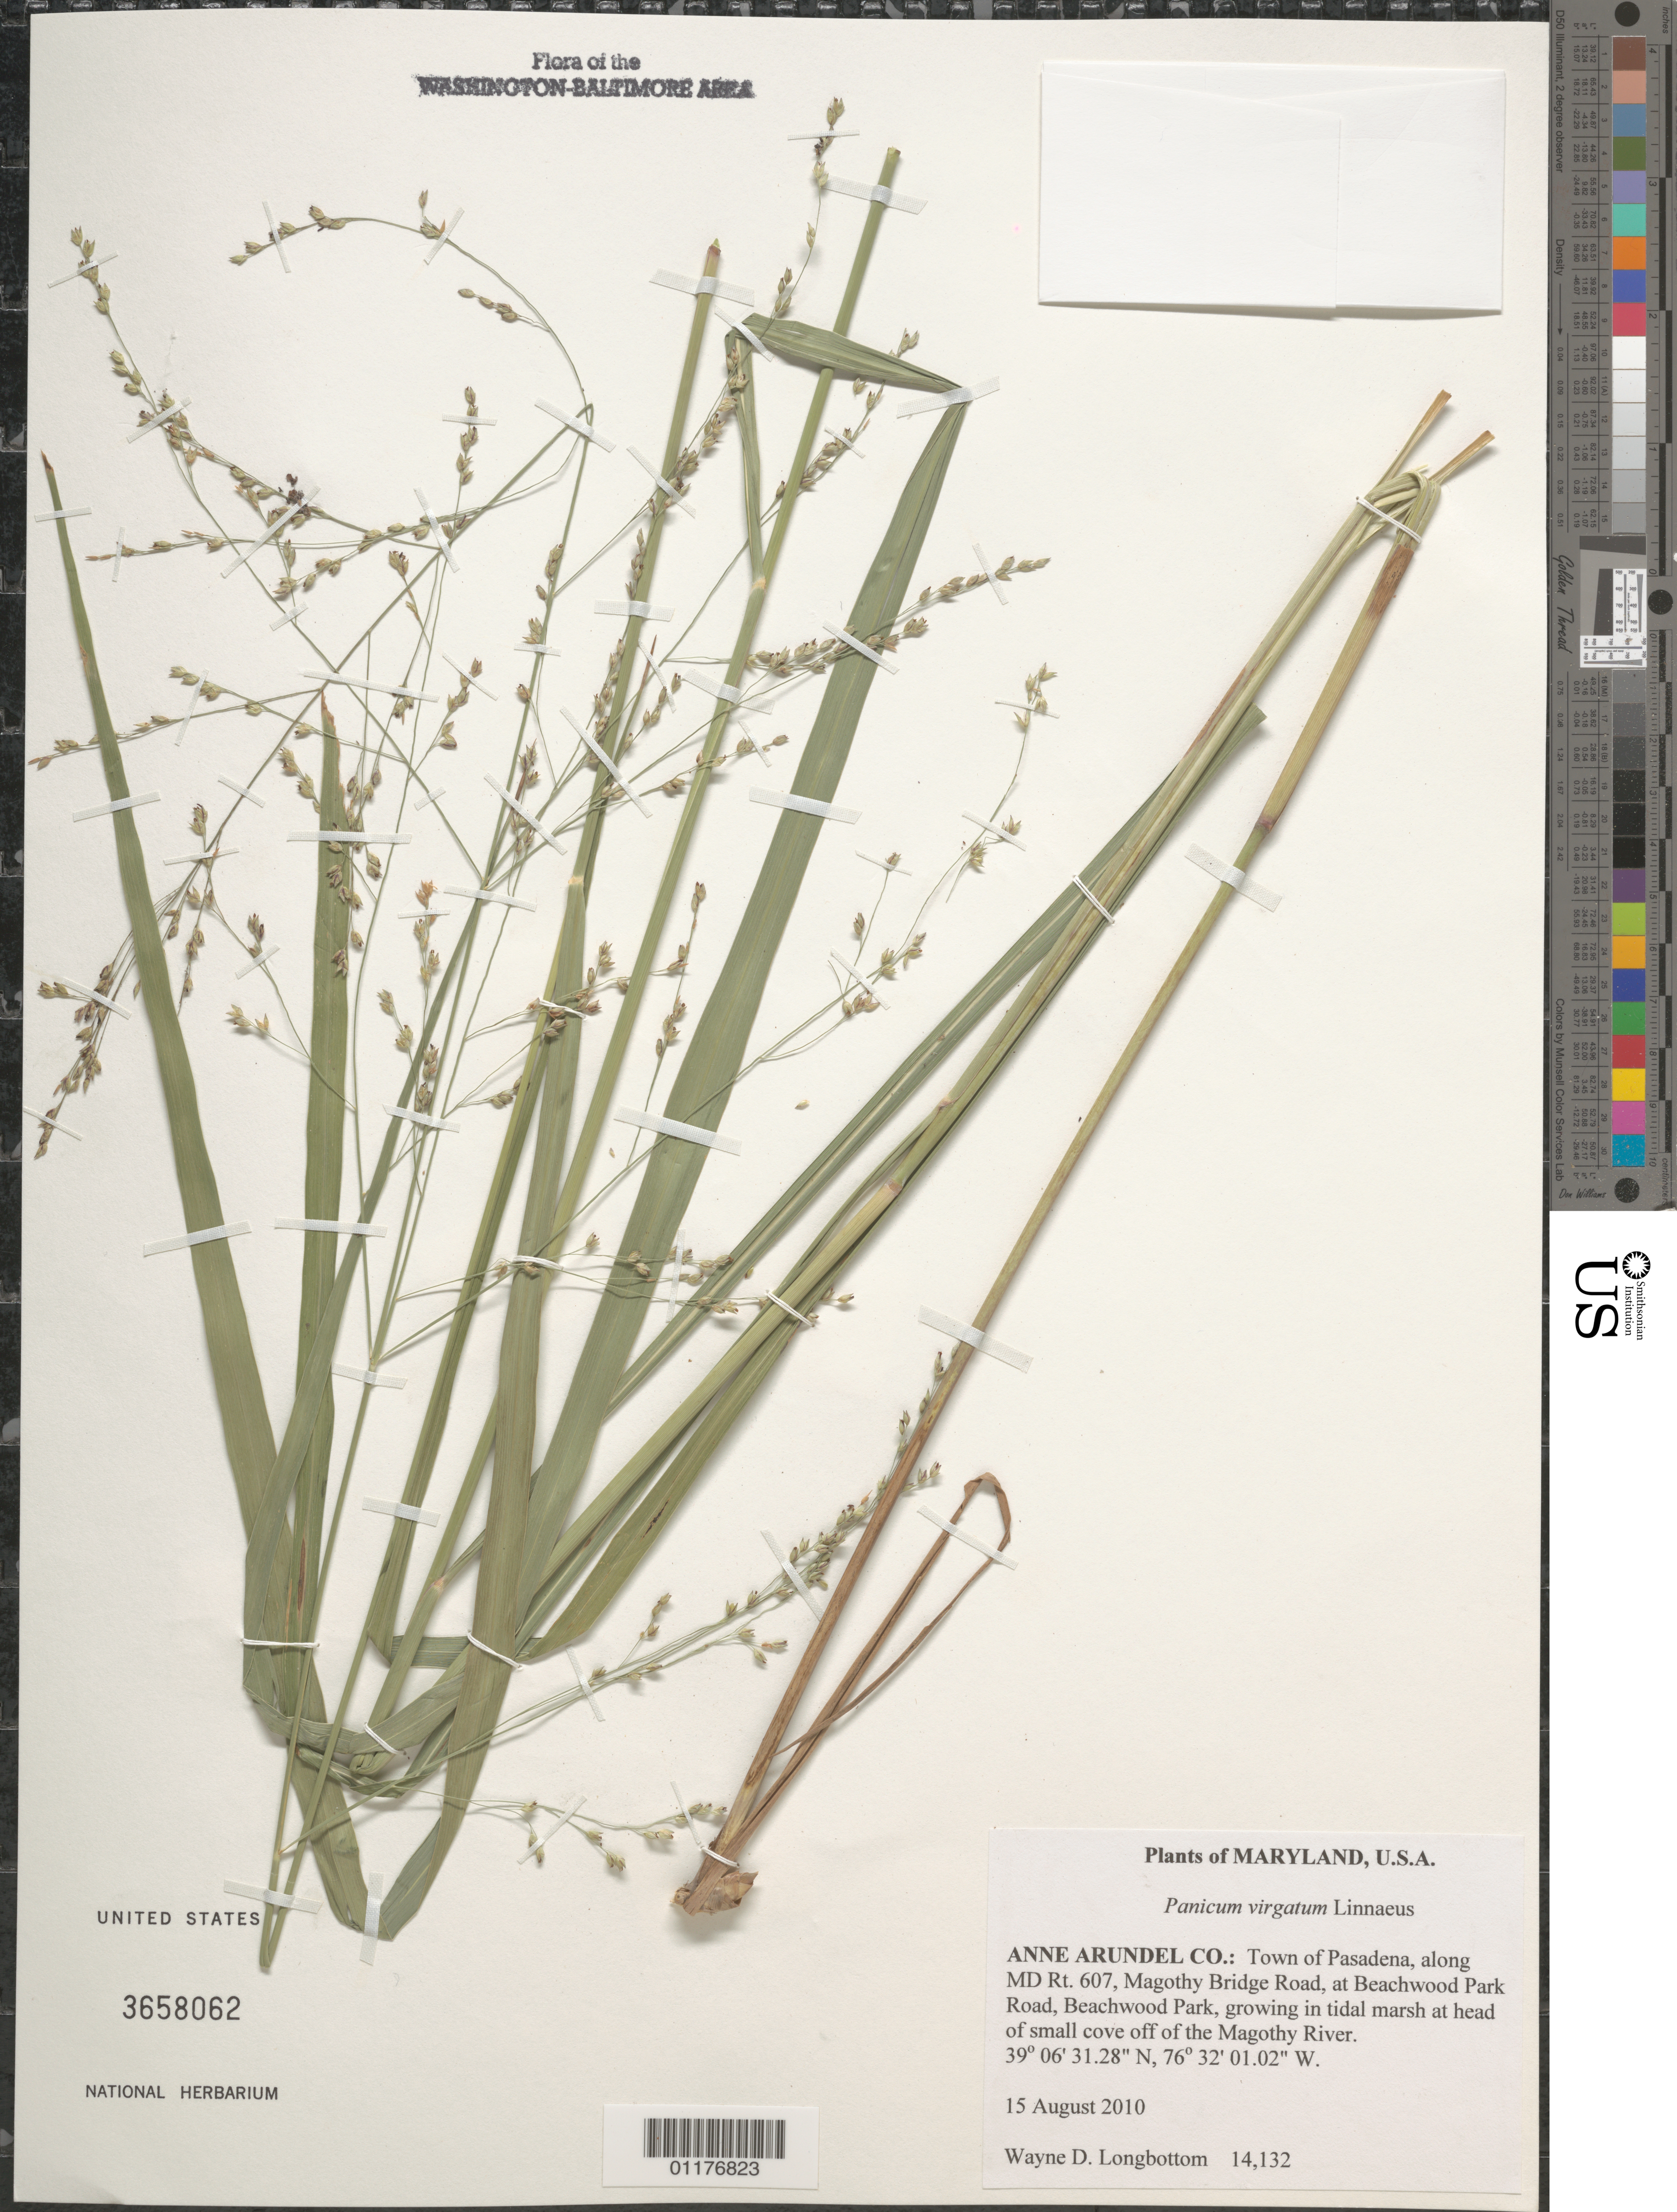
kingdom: Plantae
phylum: Tracheophyta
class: Liliopsida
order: Poales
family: Poaceae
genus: Panicum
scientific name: Panicum virgatum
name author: L.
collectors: W. D. Longbottom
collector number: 14132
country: United States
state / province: Maryland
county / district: Anne Arundel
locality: Pasadena, along MD Rt. 607, Magothy Bridge Road, at Beachwood Park Road, Beachwood Park, head of small cove off the Mgathy River.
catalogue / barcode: US 3658062